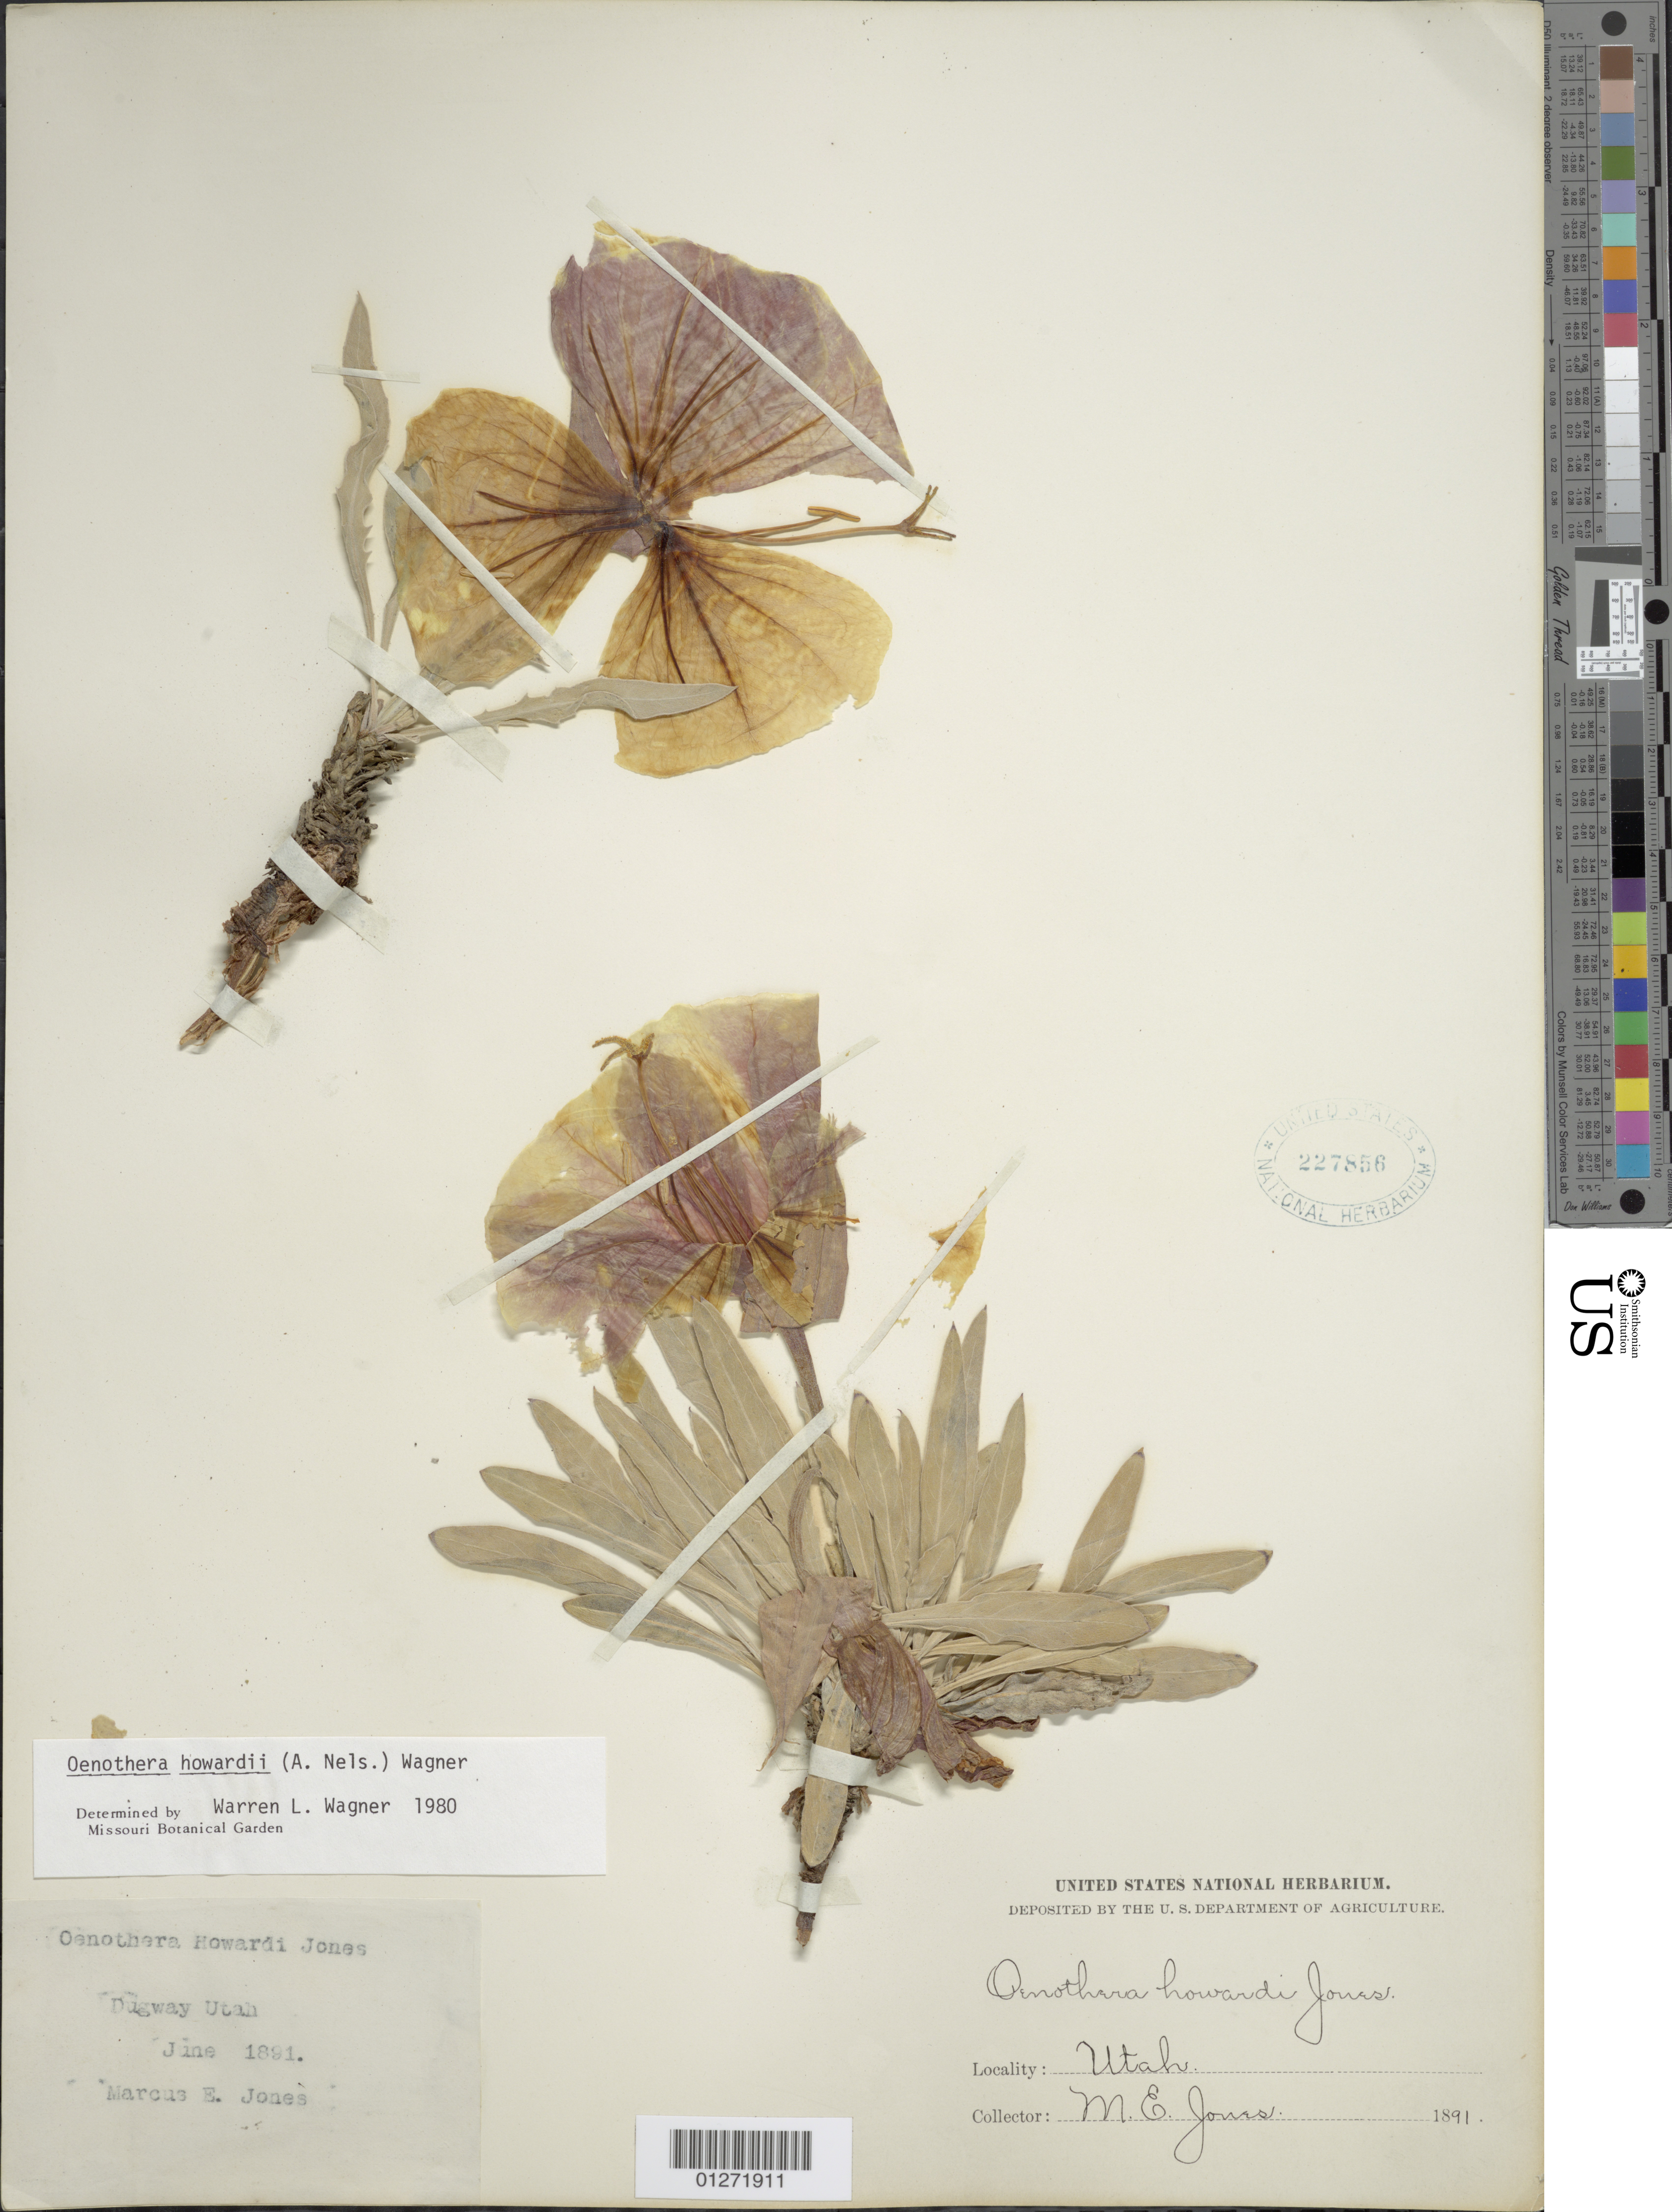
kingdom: Plantae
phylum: Tracheophyta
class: Magnoliopsida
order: Myrtales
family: Onagraceae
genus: Oenothera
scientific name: Oenothera howardii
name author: (A. Nelson) M.E. Jones ex Prain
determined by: Wagner, W. L., (BOT), Smithsonian Institution - National Museum of Natural History (UNITED STATES)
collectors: M. E. Jones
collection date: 1891-06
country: United States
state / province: Utah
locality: Dugway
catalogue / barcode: US 227856